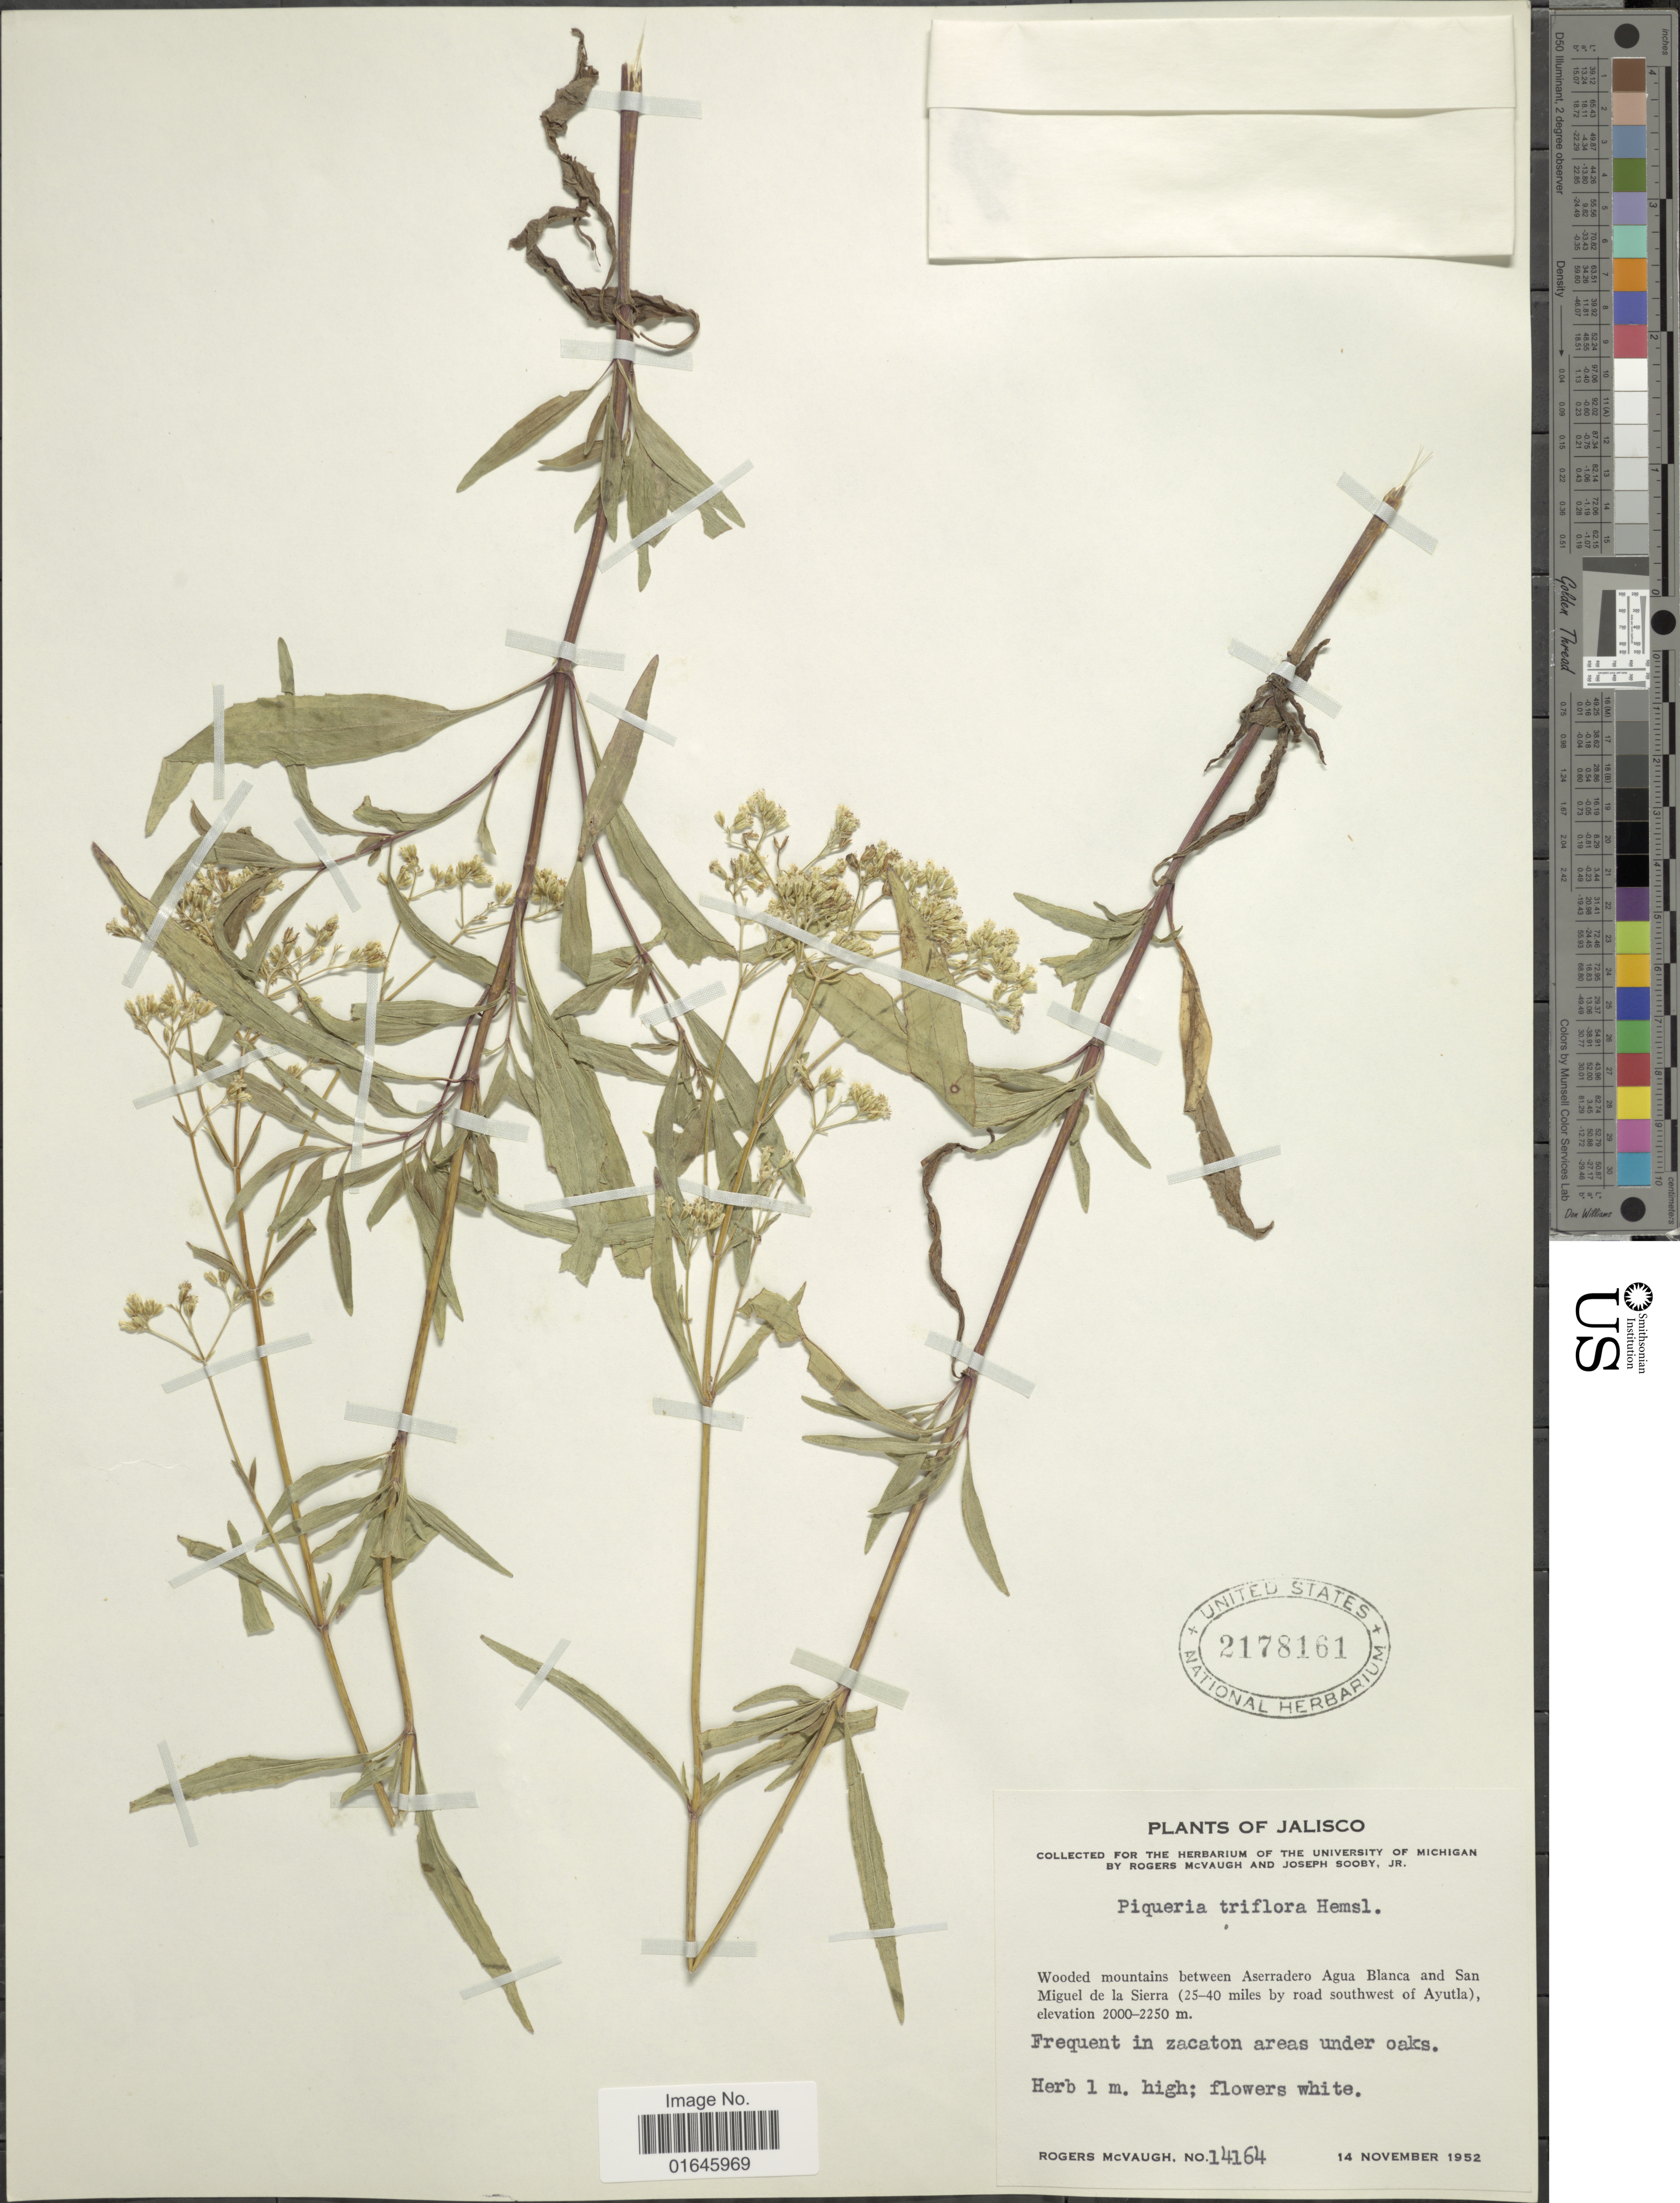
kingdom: Plantae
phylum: Tracheophyta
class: Magnoliopsida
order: Asterales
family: Asteraceae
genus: Piqueria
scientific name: Piqueria triflora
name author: Hemsl. in Godman &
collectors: R. McVaugh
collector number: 14164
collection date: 1952-11-14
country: Mexico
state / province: Jalisco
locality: Wooded mountains between Aserradero Agua Blanca and San Miguel de la Sierra (25-40 miles by road southwest of Ayutla)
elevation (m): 2000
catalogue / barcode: US 2178161